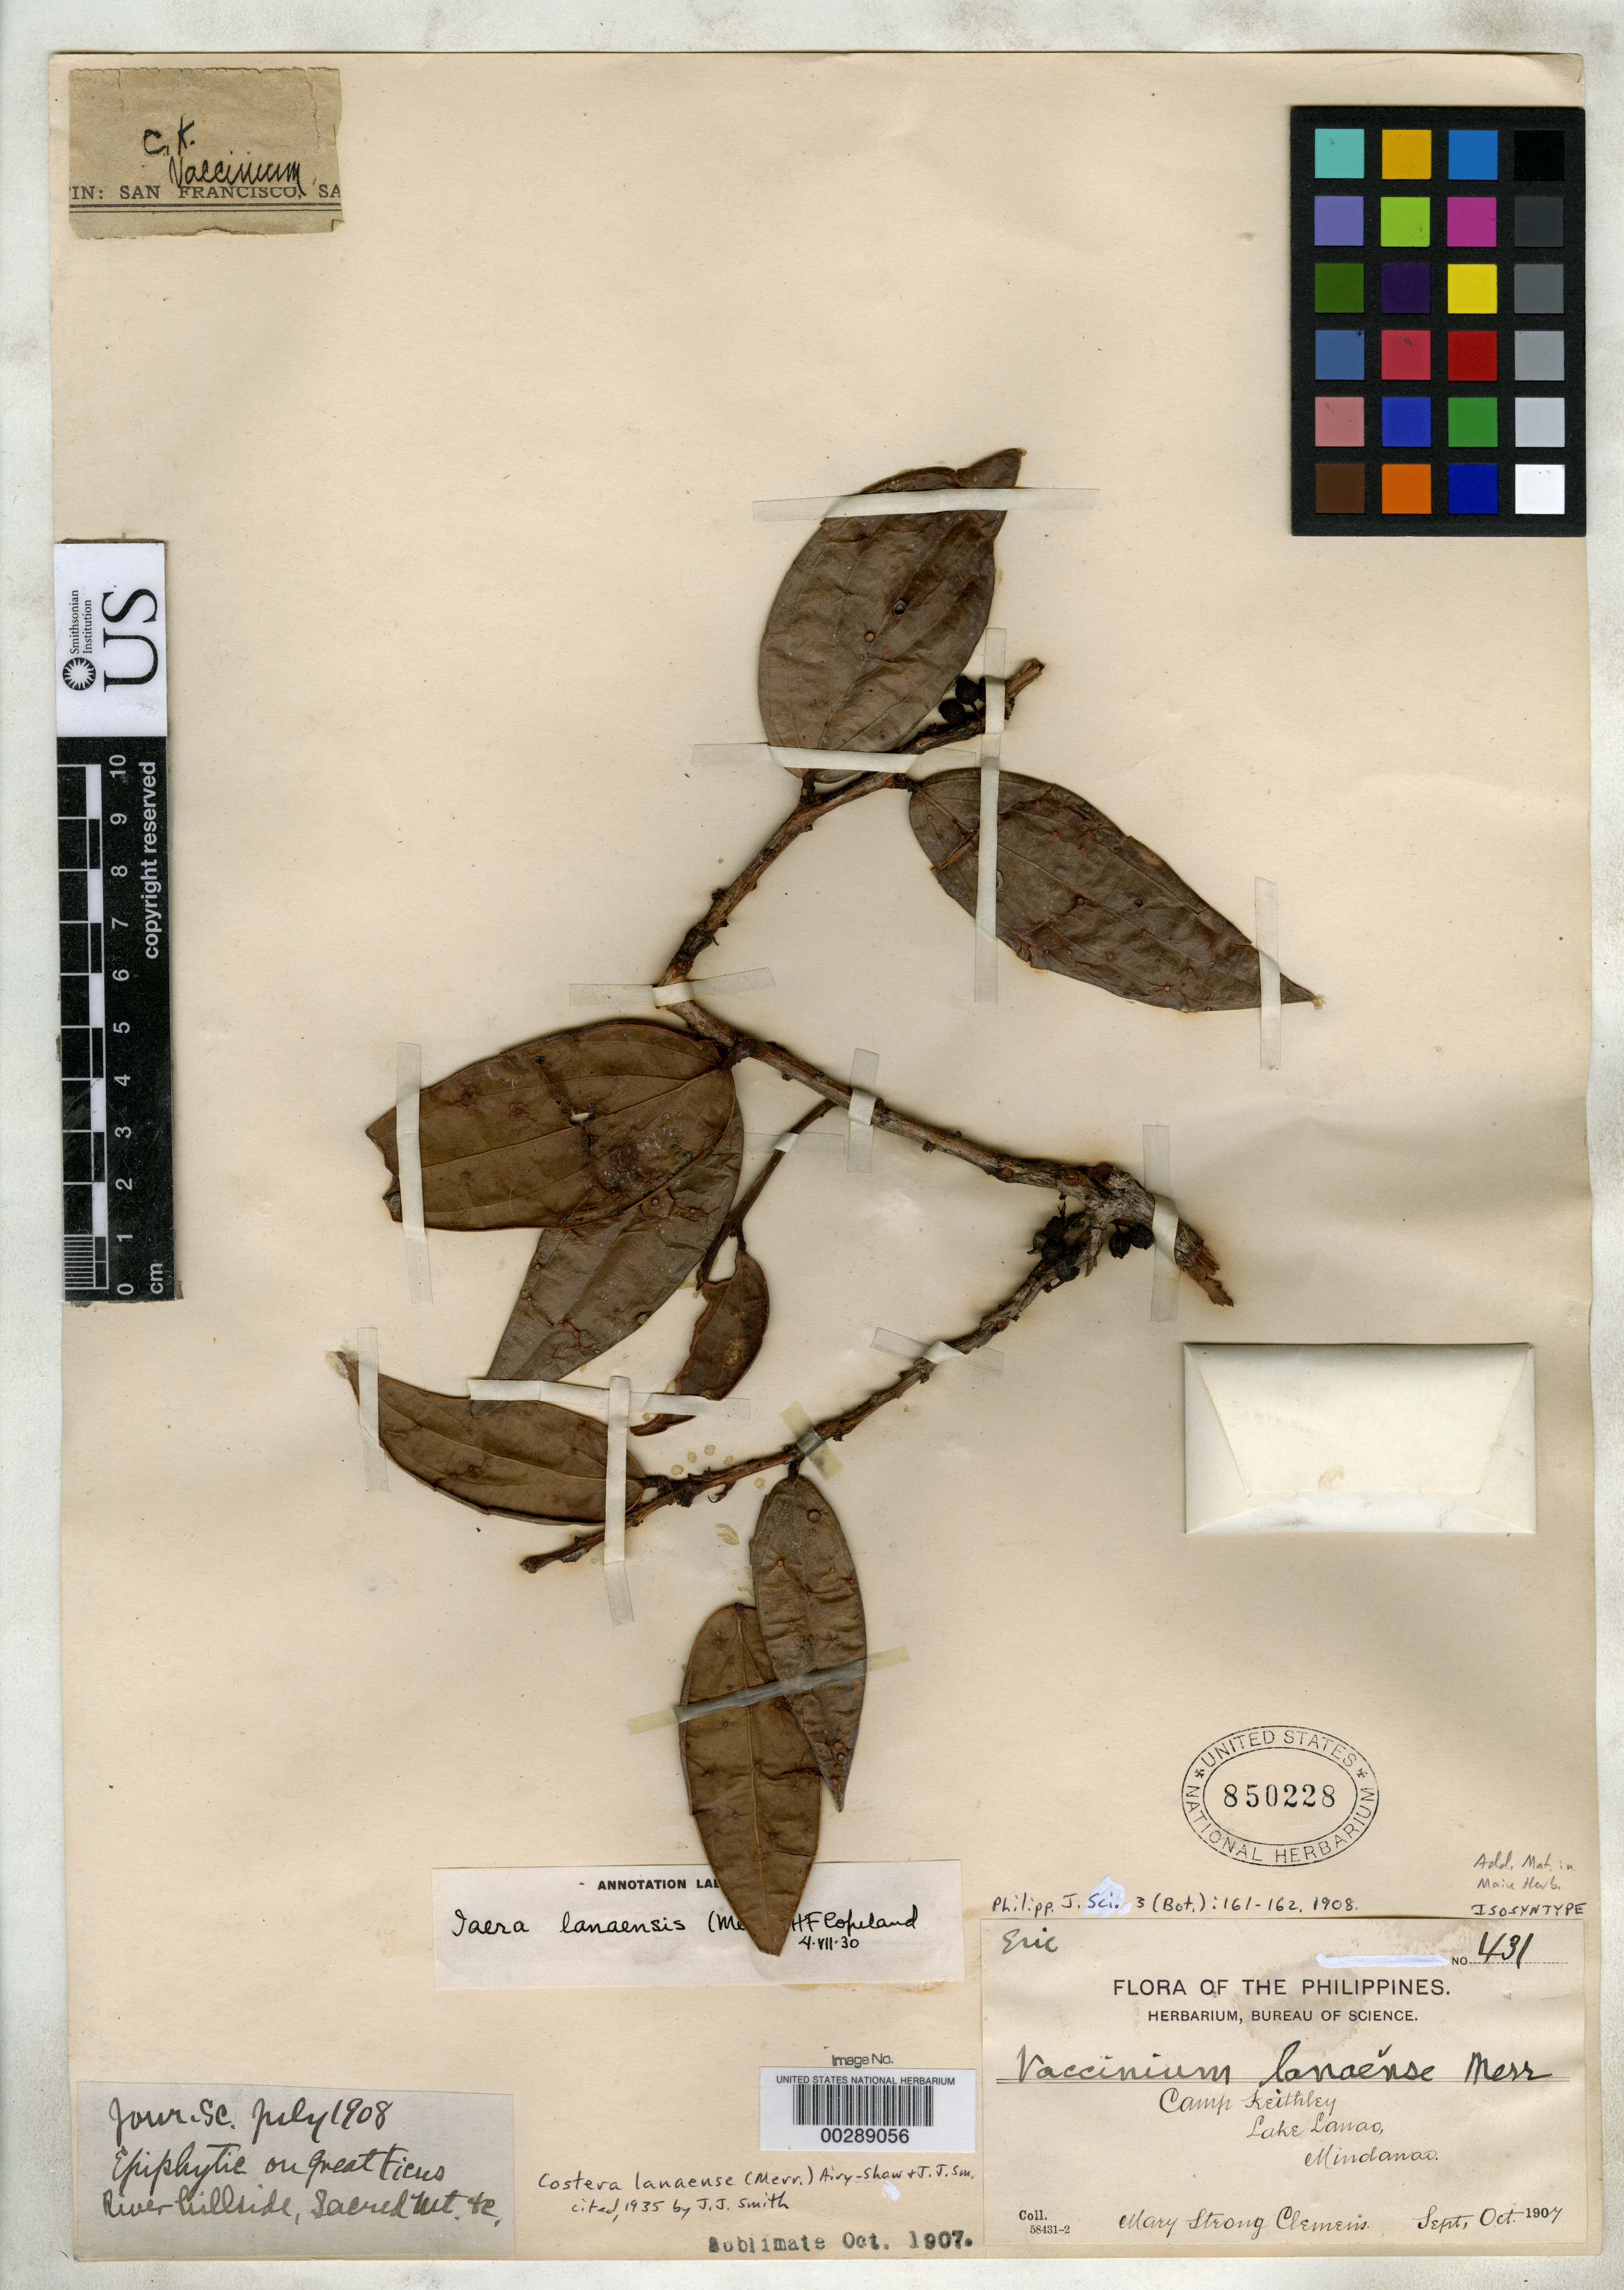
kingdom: Plantae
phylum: Tracheophyta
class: Magnoliopsida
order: Ericales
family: Ericaceae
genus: Vaccinium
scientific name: Vaccinium lanaense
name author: Merr.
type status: Isosyntype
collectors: M. S. Clemens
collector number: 431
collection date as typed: Sep 1907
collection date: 1907-09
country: Philippines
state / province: Muslim Mindanao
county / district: Lanao del Sur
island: Mindanao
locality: Lake Lanao, Camp Keithley.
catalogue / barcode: US 850228